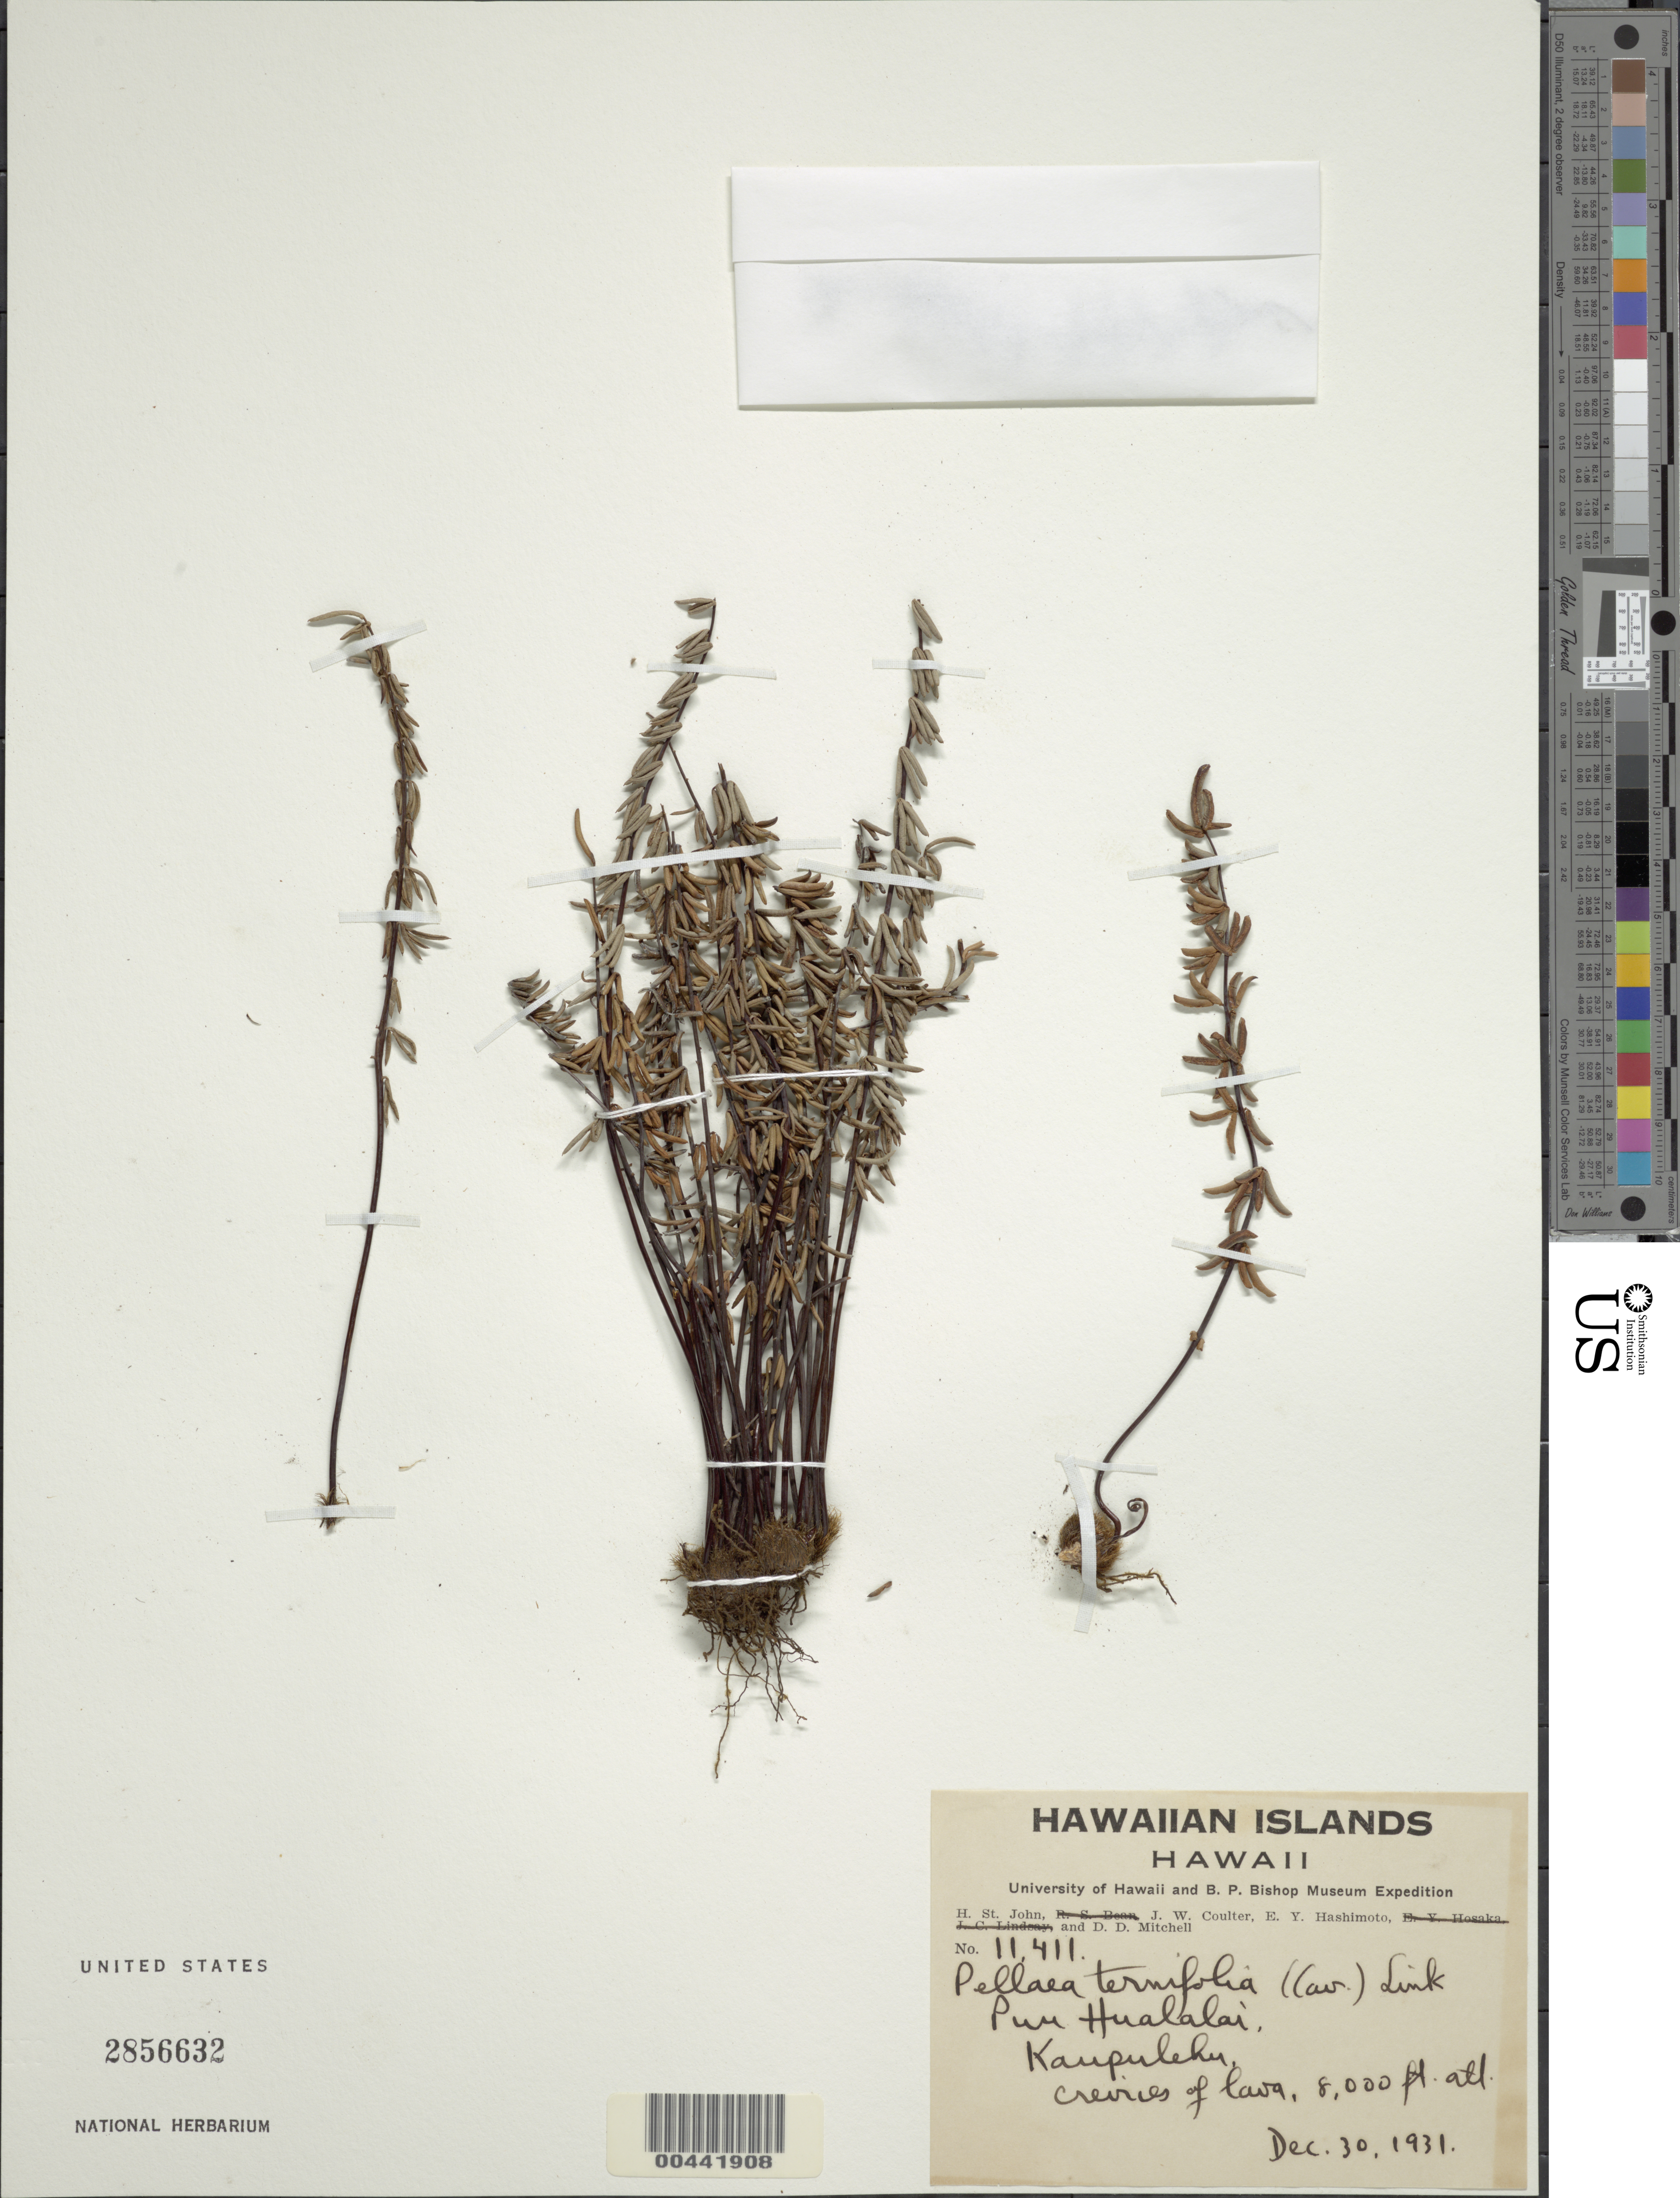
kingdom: Plantae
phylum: Tracheophyta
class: Polypodiopsida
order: Polypodiales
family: Pteridaceae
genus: Pellaea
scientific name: Pellaea ternifolia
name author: (Cav.) Link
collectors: H. St. John, J. W. Coulter, E. Hashimoto & D. D. Mitchell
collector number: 11411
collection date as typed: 30 Dec 1931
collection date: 1931-12-30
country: United States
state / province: Hawaii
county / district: Hawaii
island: Hawaii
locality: Pu'u Hualalai, Kaupulehu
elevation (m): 2438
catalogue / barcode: US 2856632